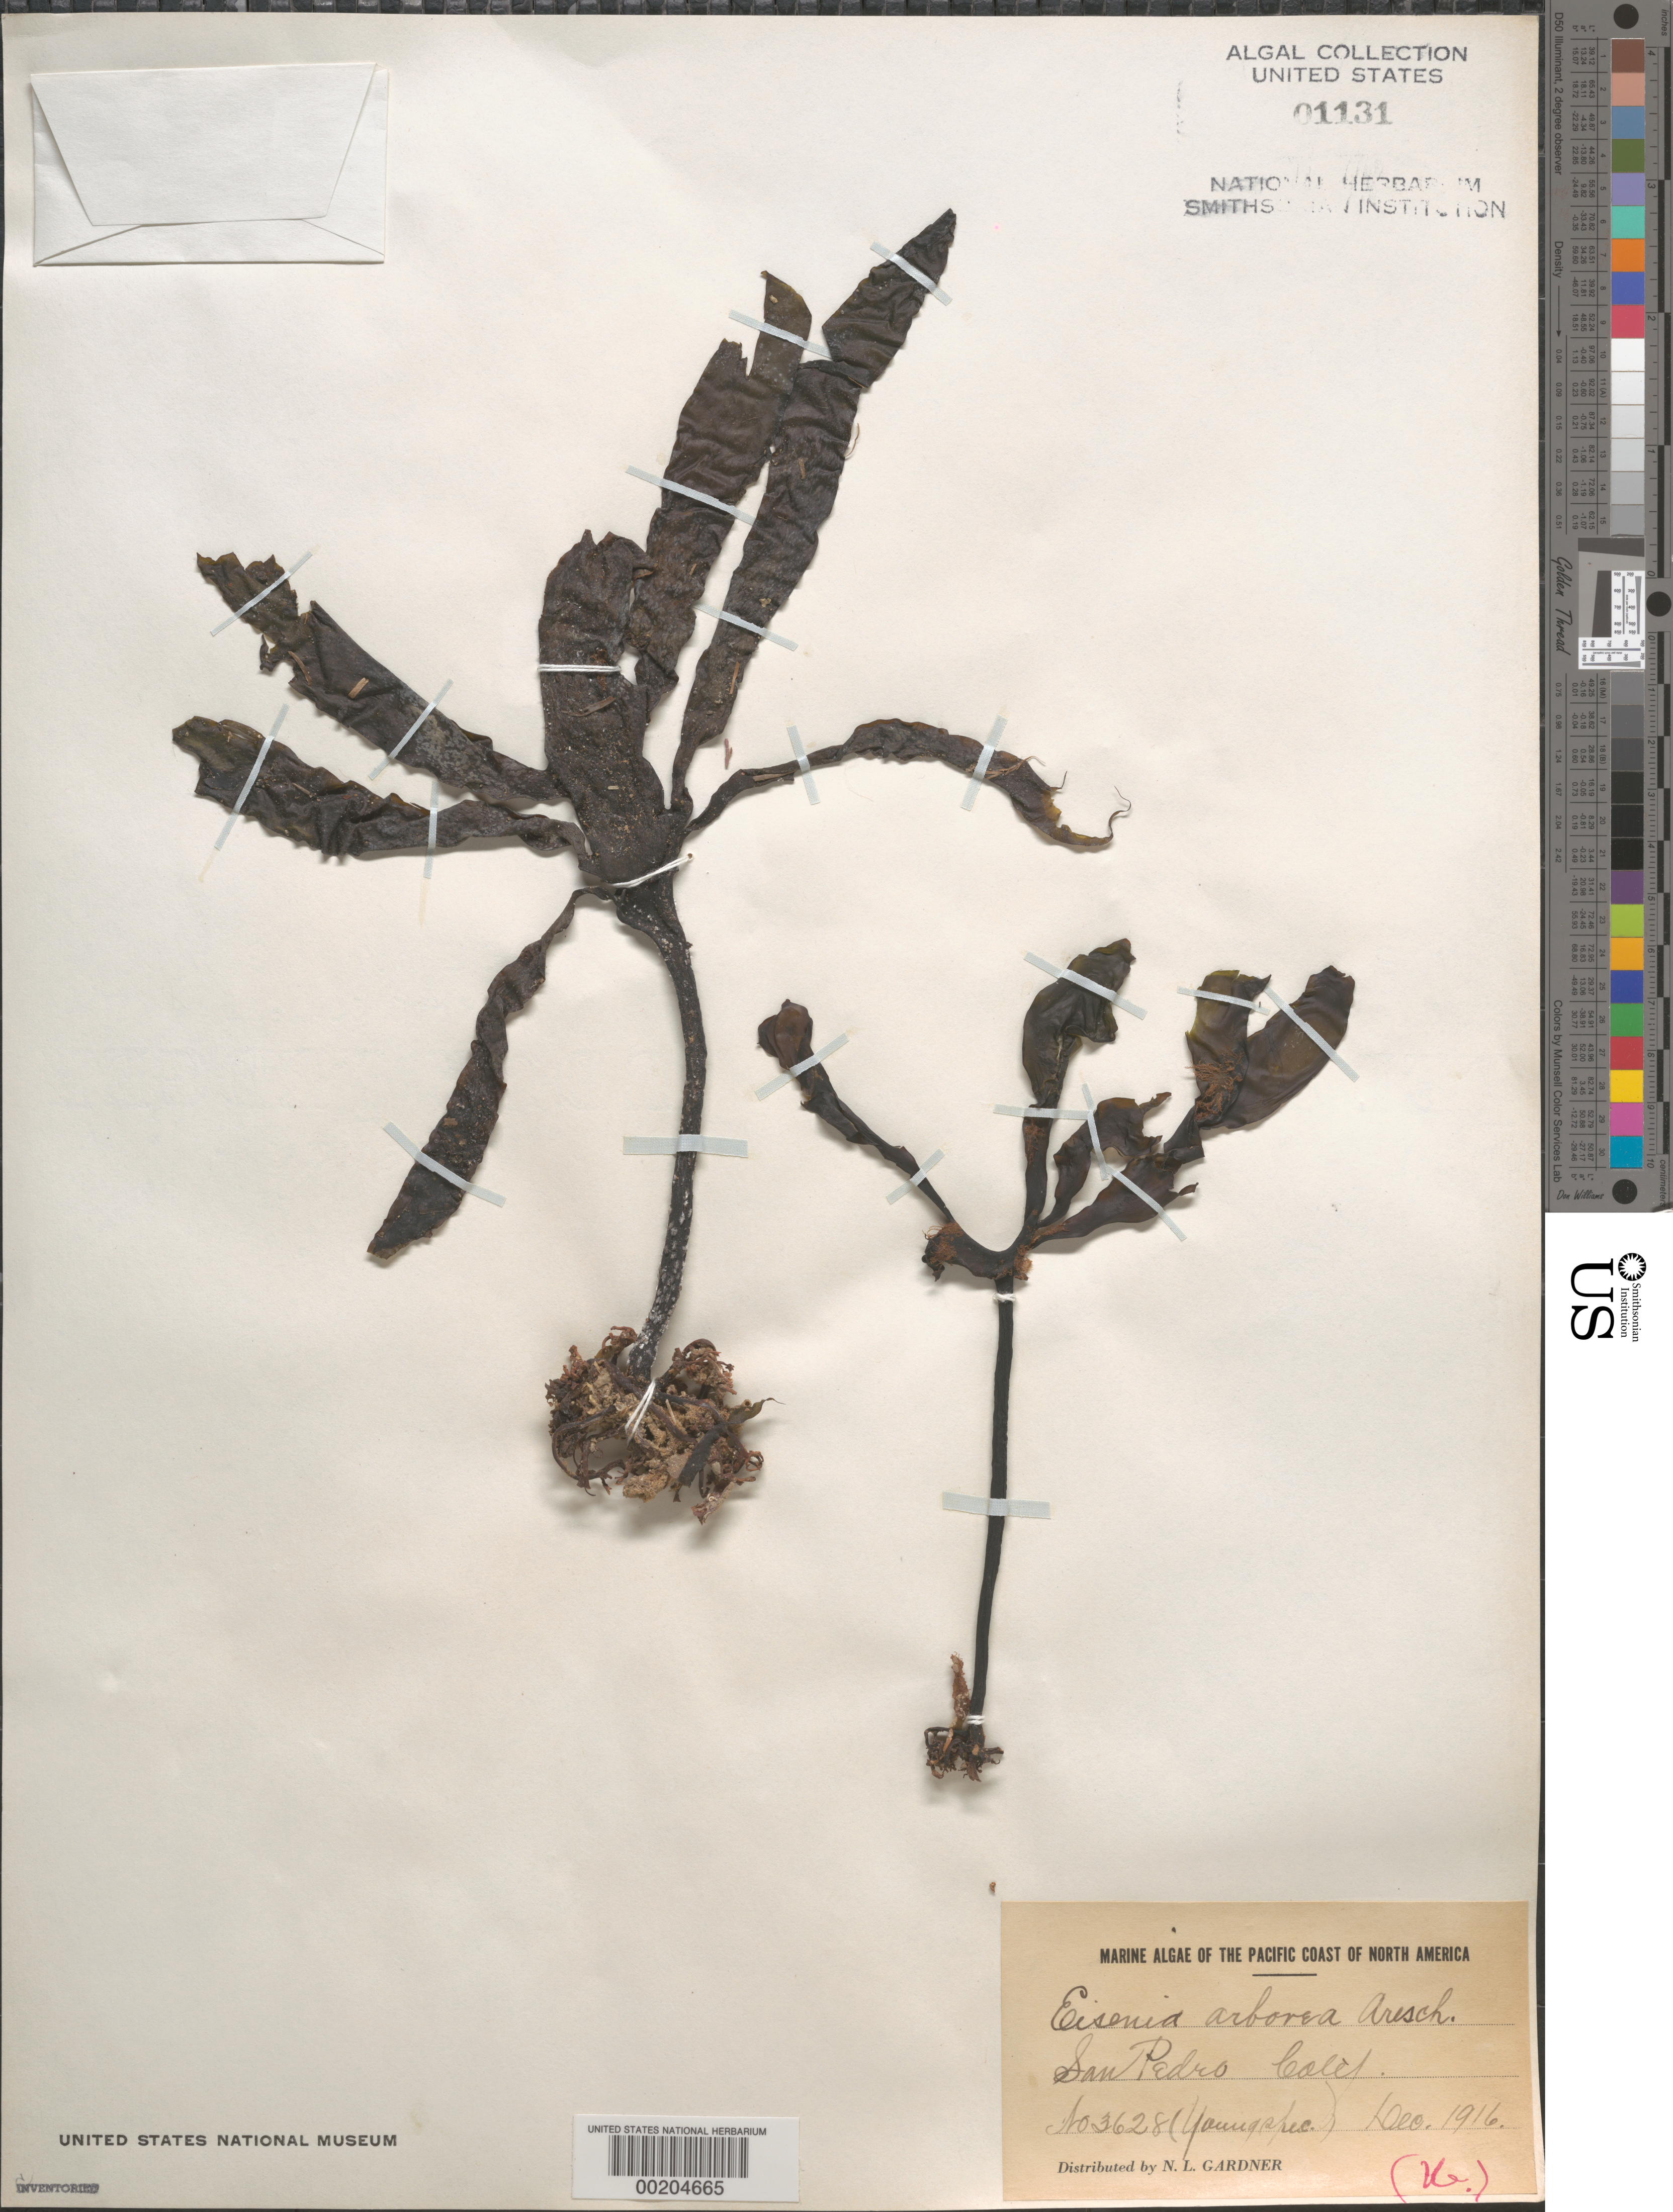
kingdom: Chromista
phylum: Ochrophyta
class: Phaeophyceae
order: Laminariales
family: Lessoniaceae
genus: Eisenia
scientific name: Eisenia arborea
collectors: N. Gardner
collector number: NLG 3628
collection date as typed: Dec 1916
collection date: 1916-12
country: United States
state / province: California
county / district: Los Angeles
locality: San Pedro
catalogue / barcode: US 1131